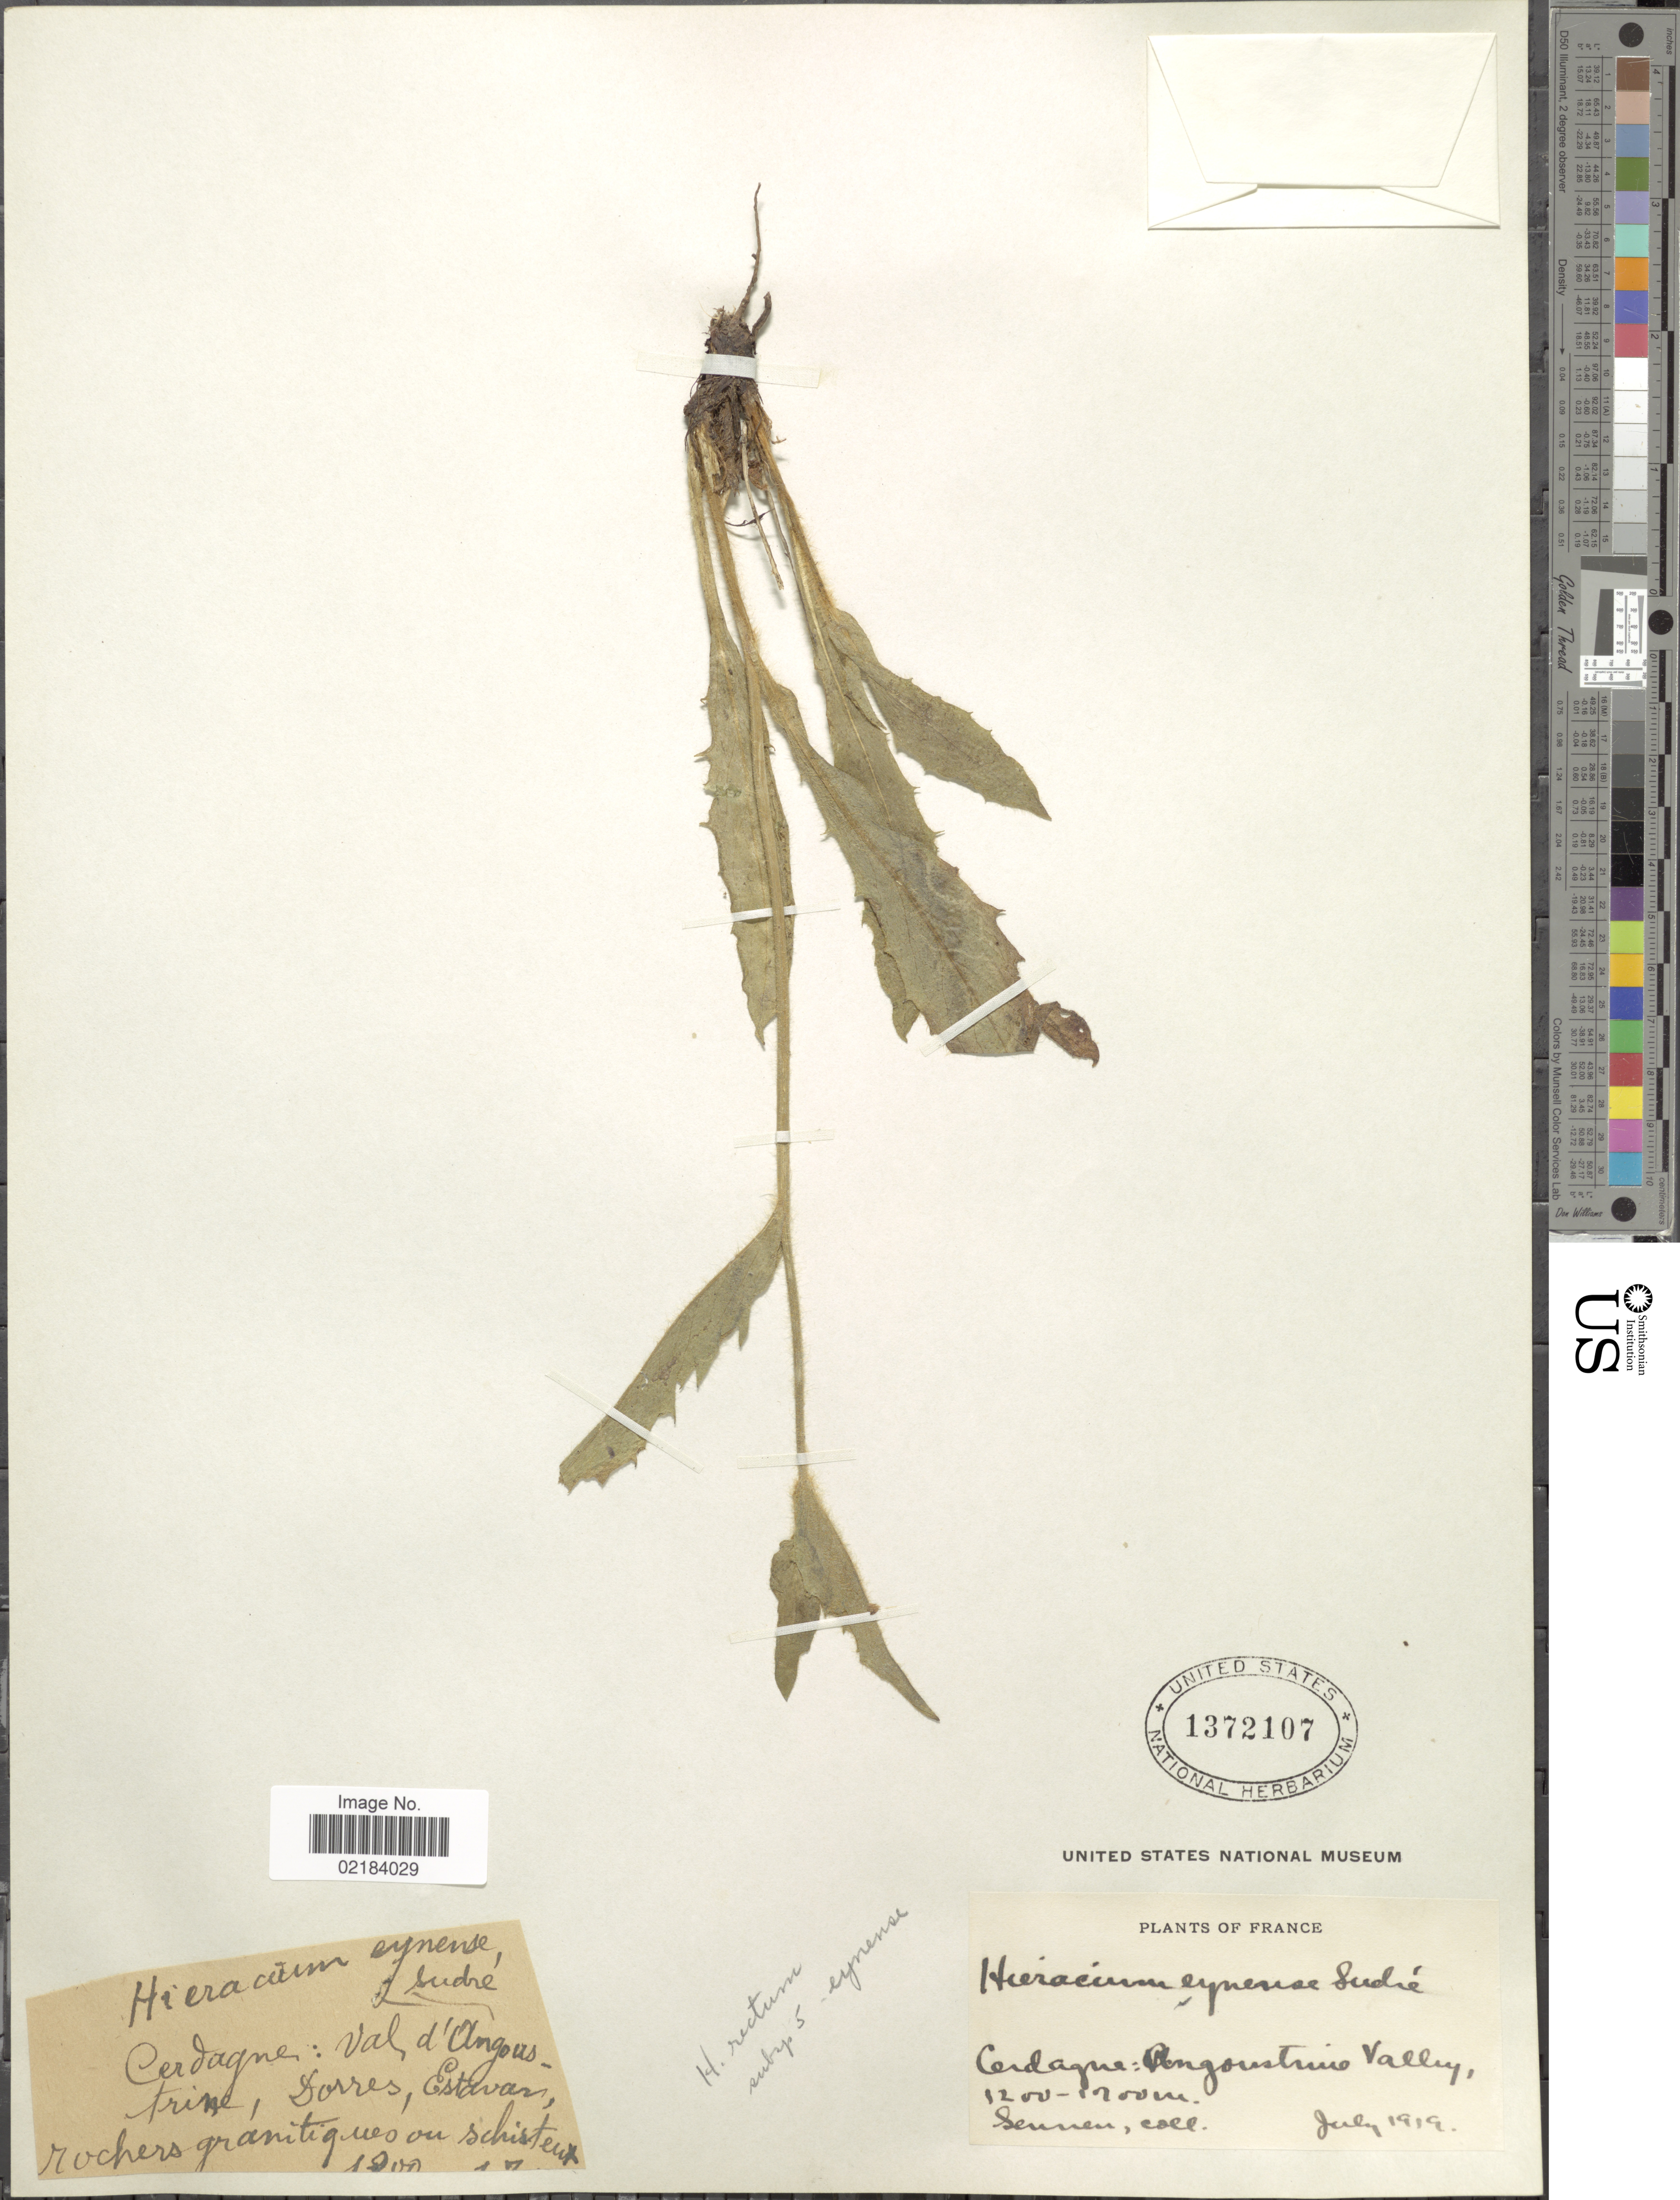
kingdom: Plantae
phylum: Tracheophyta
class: Magnoliopsida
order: Asterales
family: Asteraceae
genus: Hieracium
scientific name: Hieracium patens subsp. pseuderiophorum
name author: (Loret & Timb.-Lagr.) Greuter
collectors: E. Sennen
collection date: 1919-07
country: France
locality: Cerdagne. Val d; Angourstrine, Dorres, Estavars [interpreted]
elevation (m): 1200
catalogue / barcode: US 1372107